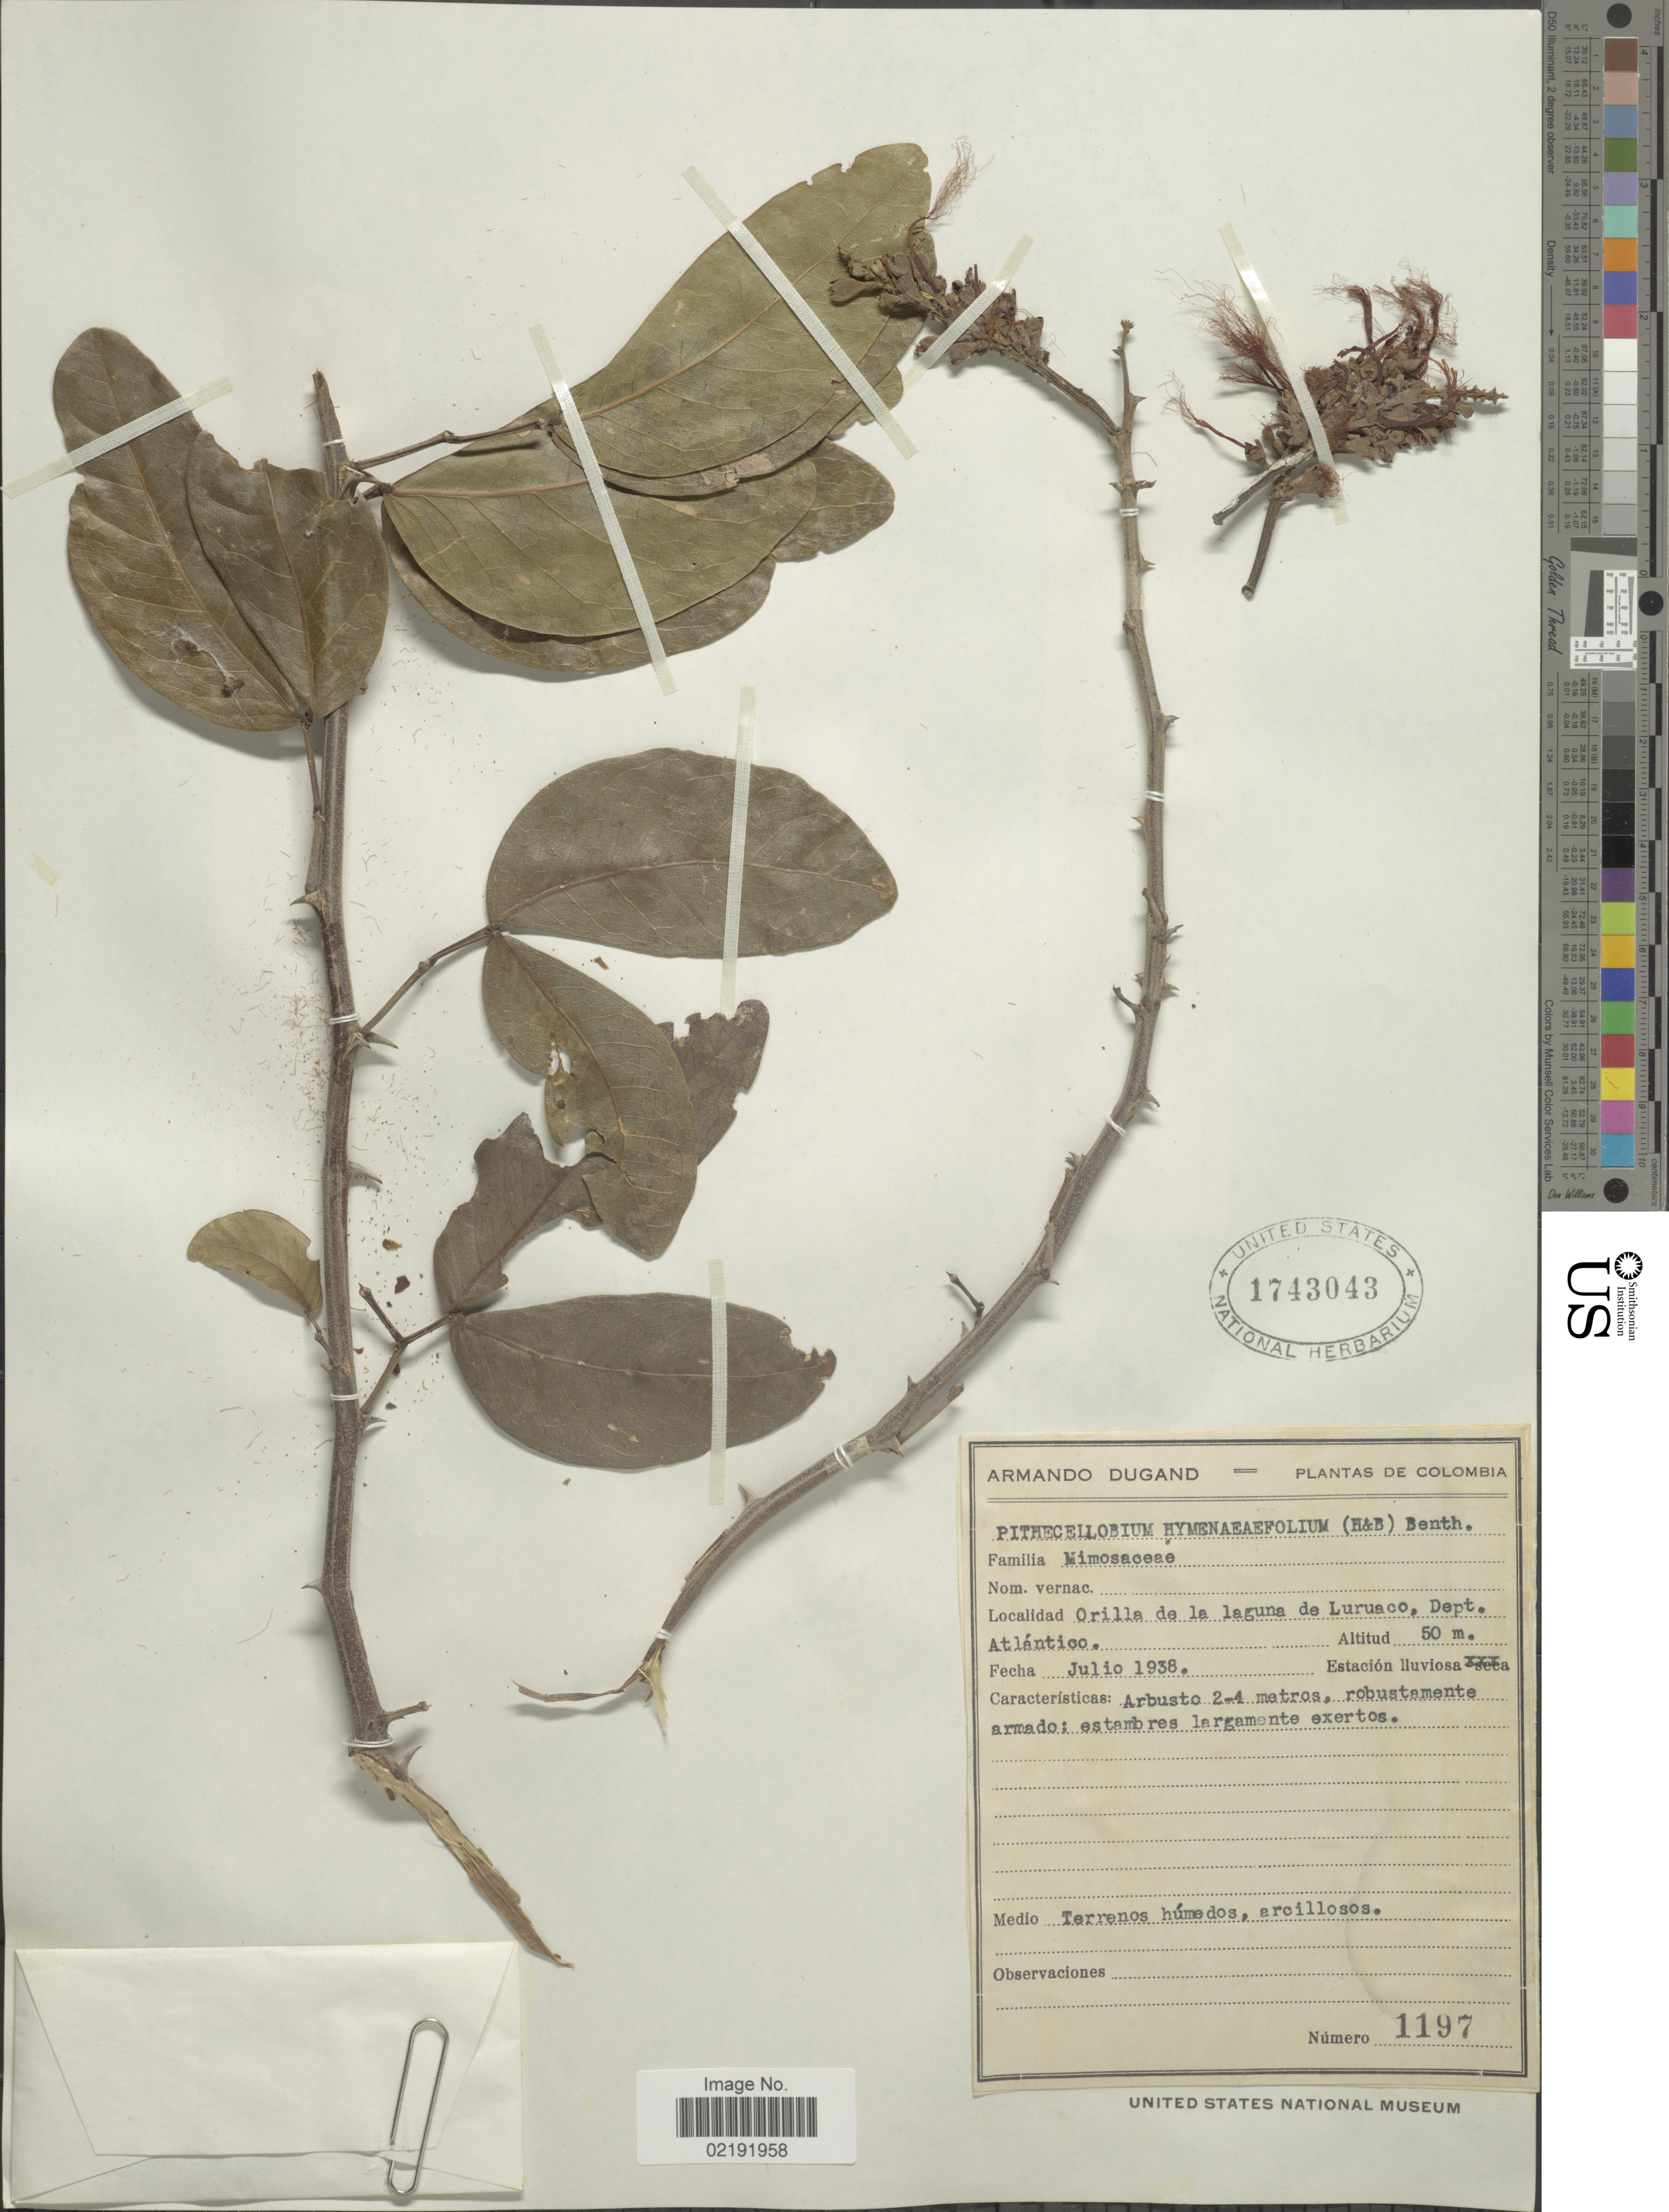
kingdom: Plantae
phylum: Tracheophyta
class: Magnoliopsida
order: Fabales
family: Fabaceae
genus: Pithecellobium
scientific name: Pithecellobium hymenaeifolium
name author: (Humb. & Bonpl. ex Willd.) Benth.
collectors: A. Dugand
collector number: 1197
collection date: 1938-07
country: Colombia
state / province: Atlántico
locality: Orilla de la laguna de Luruaco, Dept. Atlántico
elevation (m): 50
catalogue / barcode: US 1743043